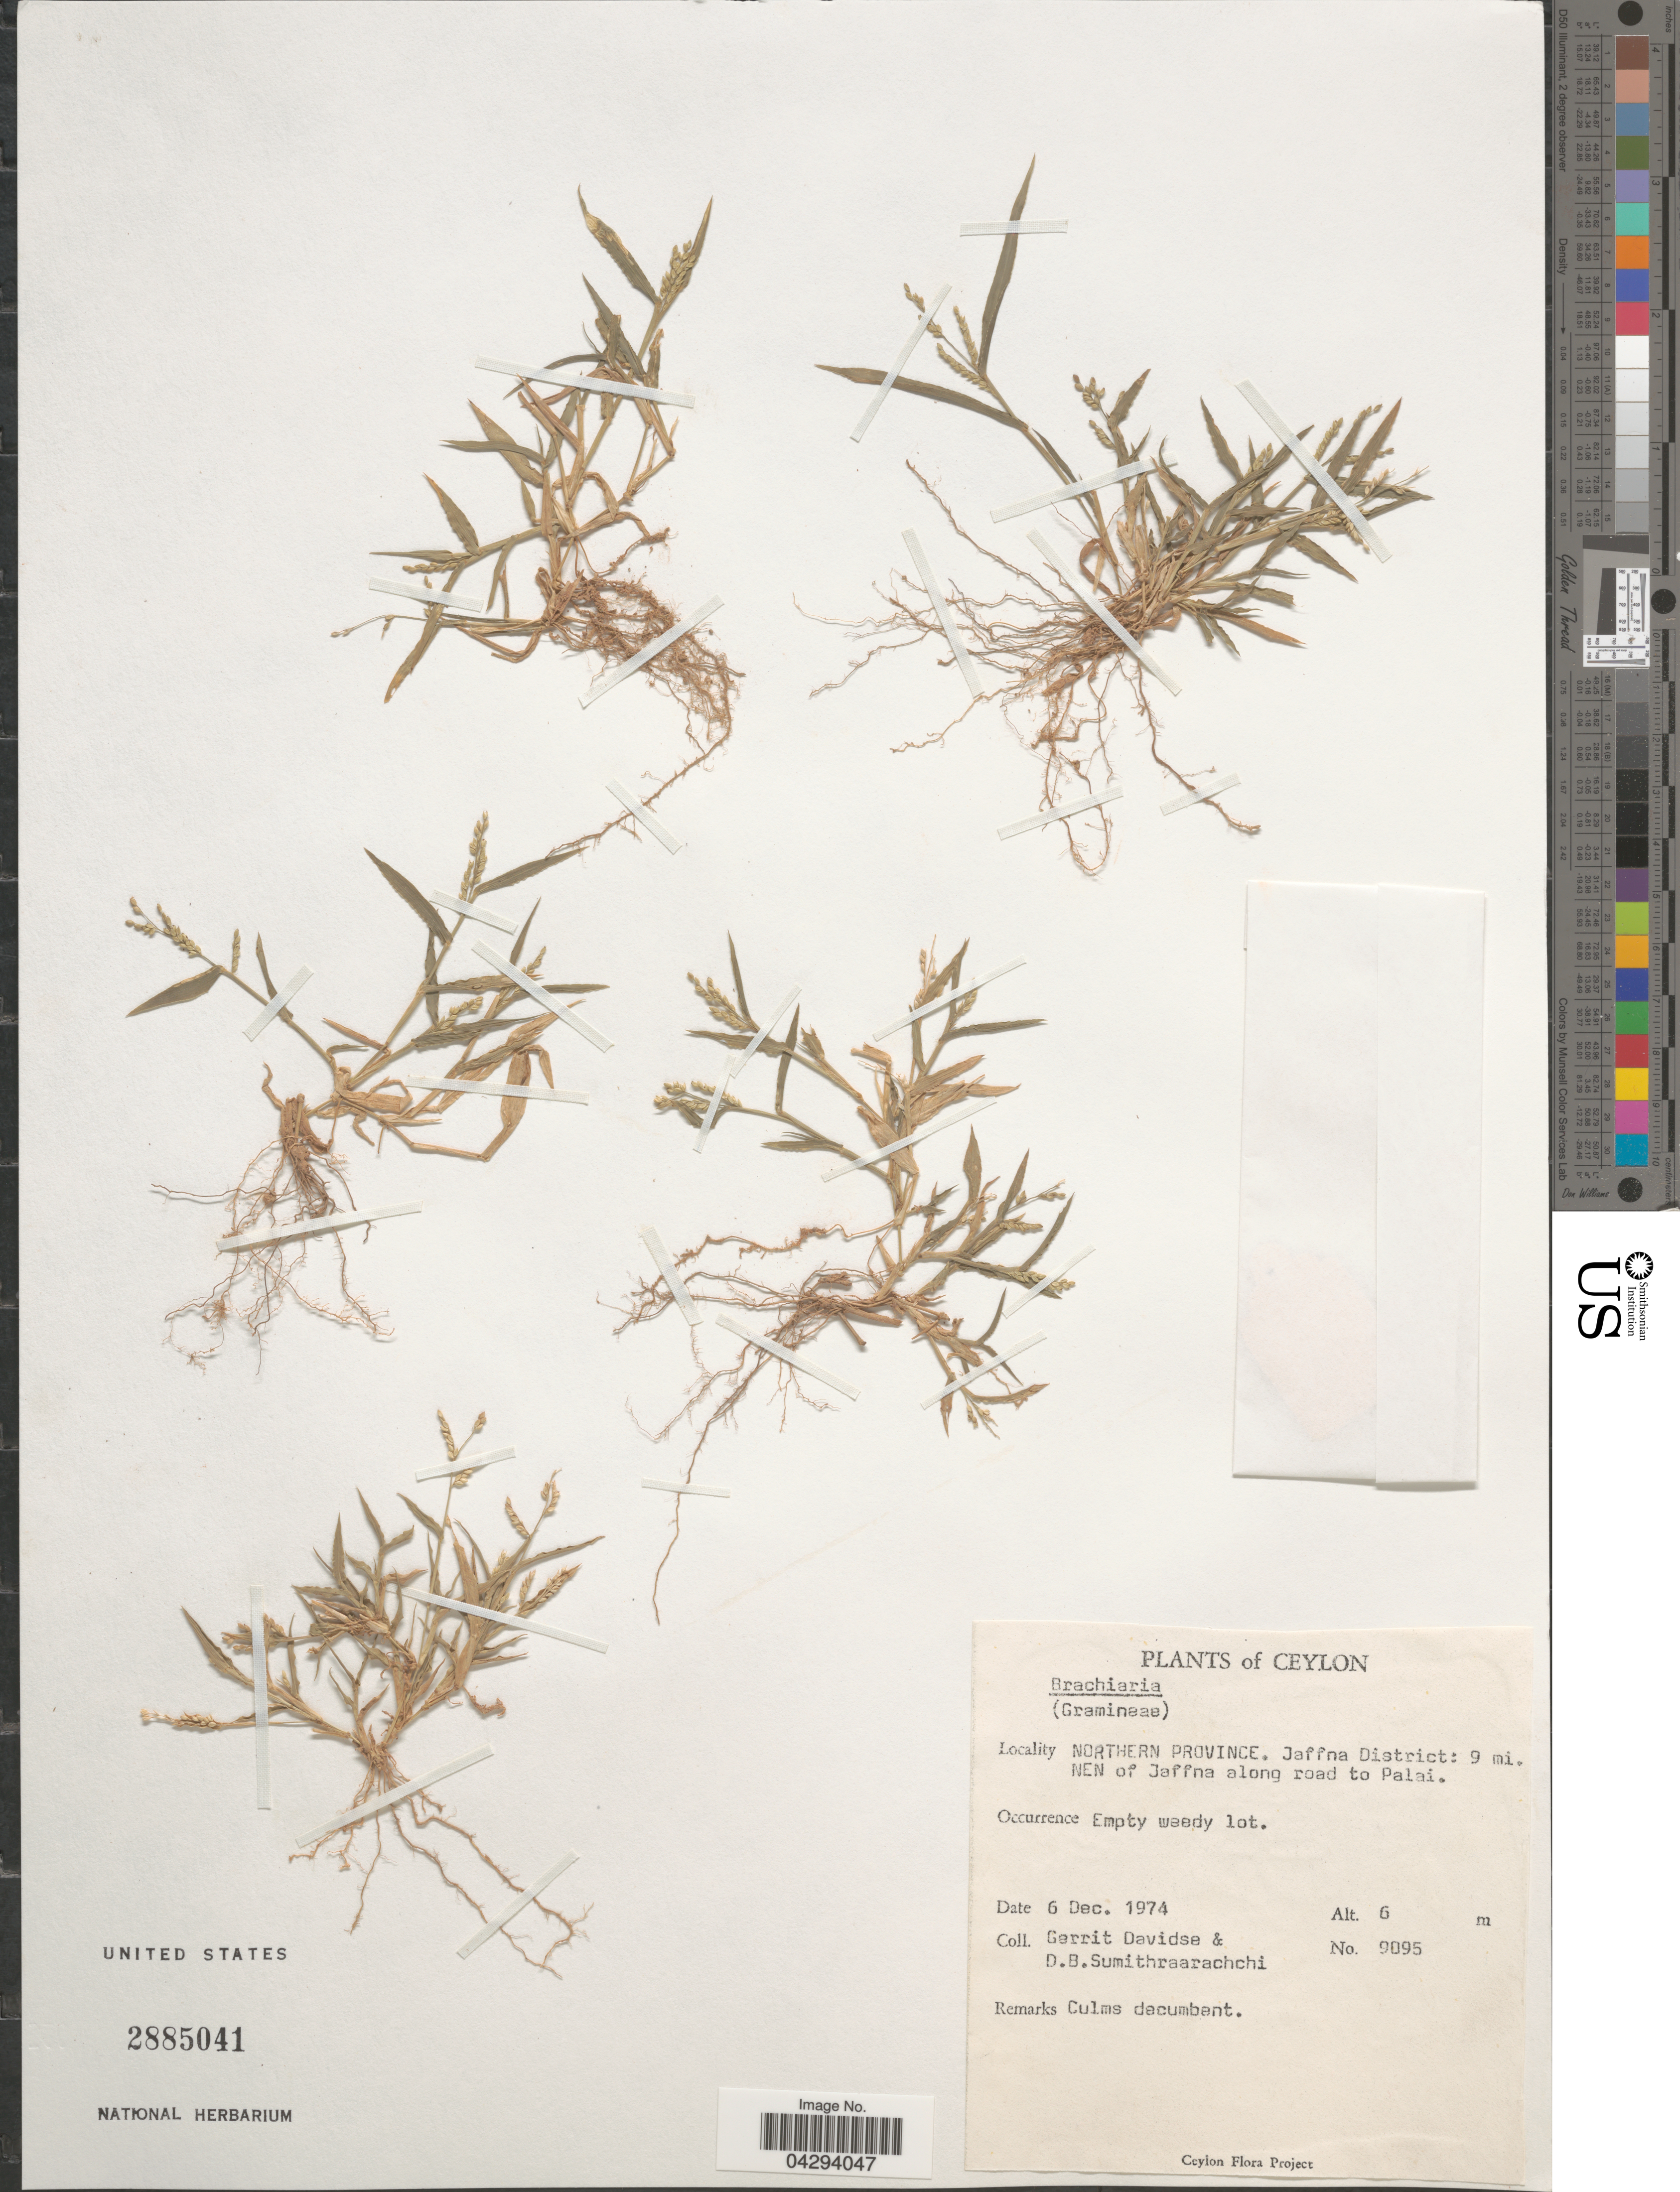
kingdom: Plantae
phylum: Tracheophyta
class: Liliopsida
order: Poales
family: Poaceae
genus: Urochloa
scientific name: Urochloa sp.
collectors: G. Davidse & D. B. Sumithraarachchi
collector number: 9095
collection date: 1974-12-06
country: Sri Lanka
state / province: Northern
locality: Ceylon. Jaffna District: 9 mi. NEN of Jaffna along road to Palai.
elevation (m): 6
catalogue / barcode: US 2885041